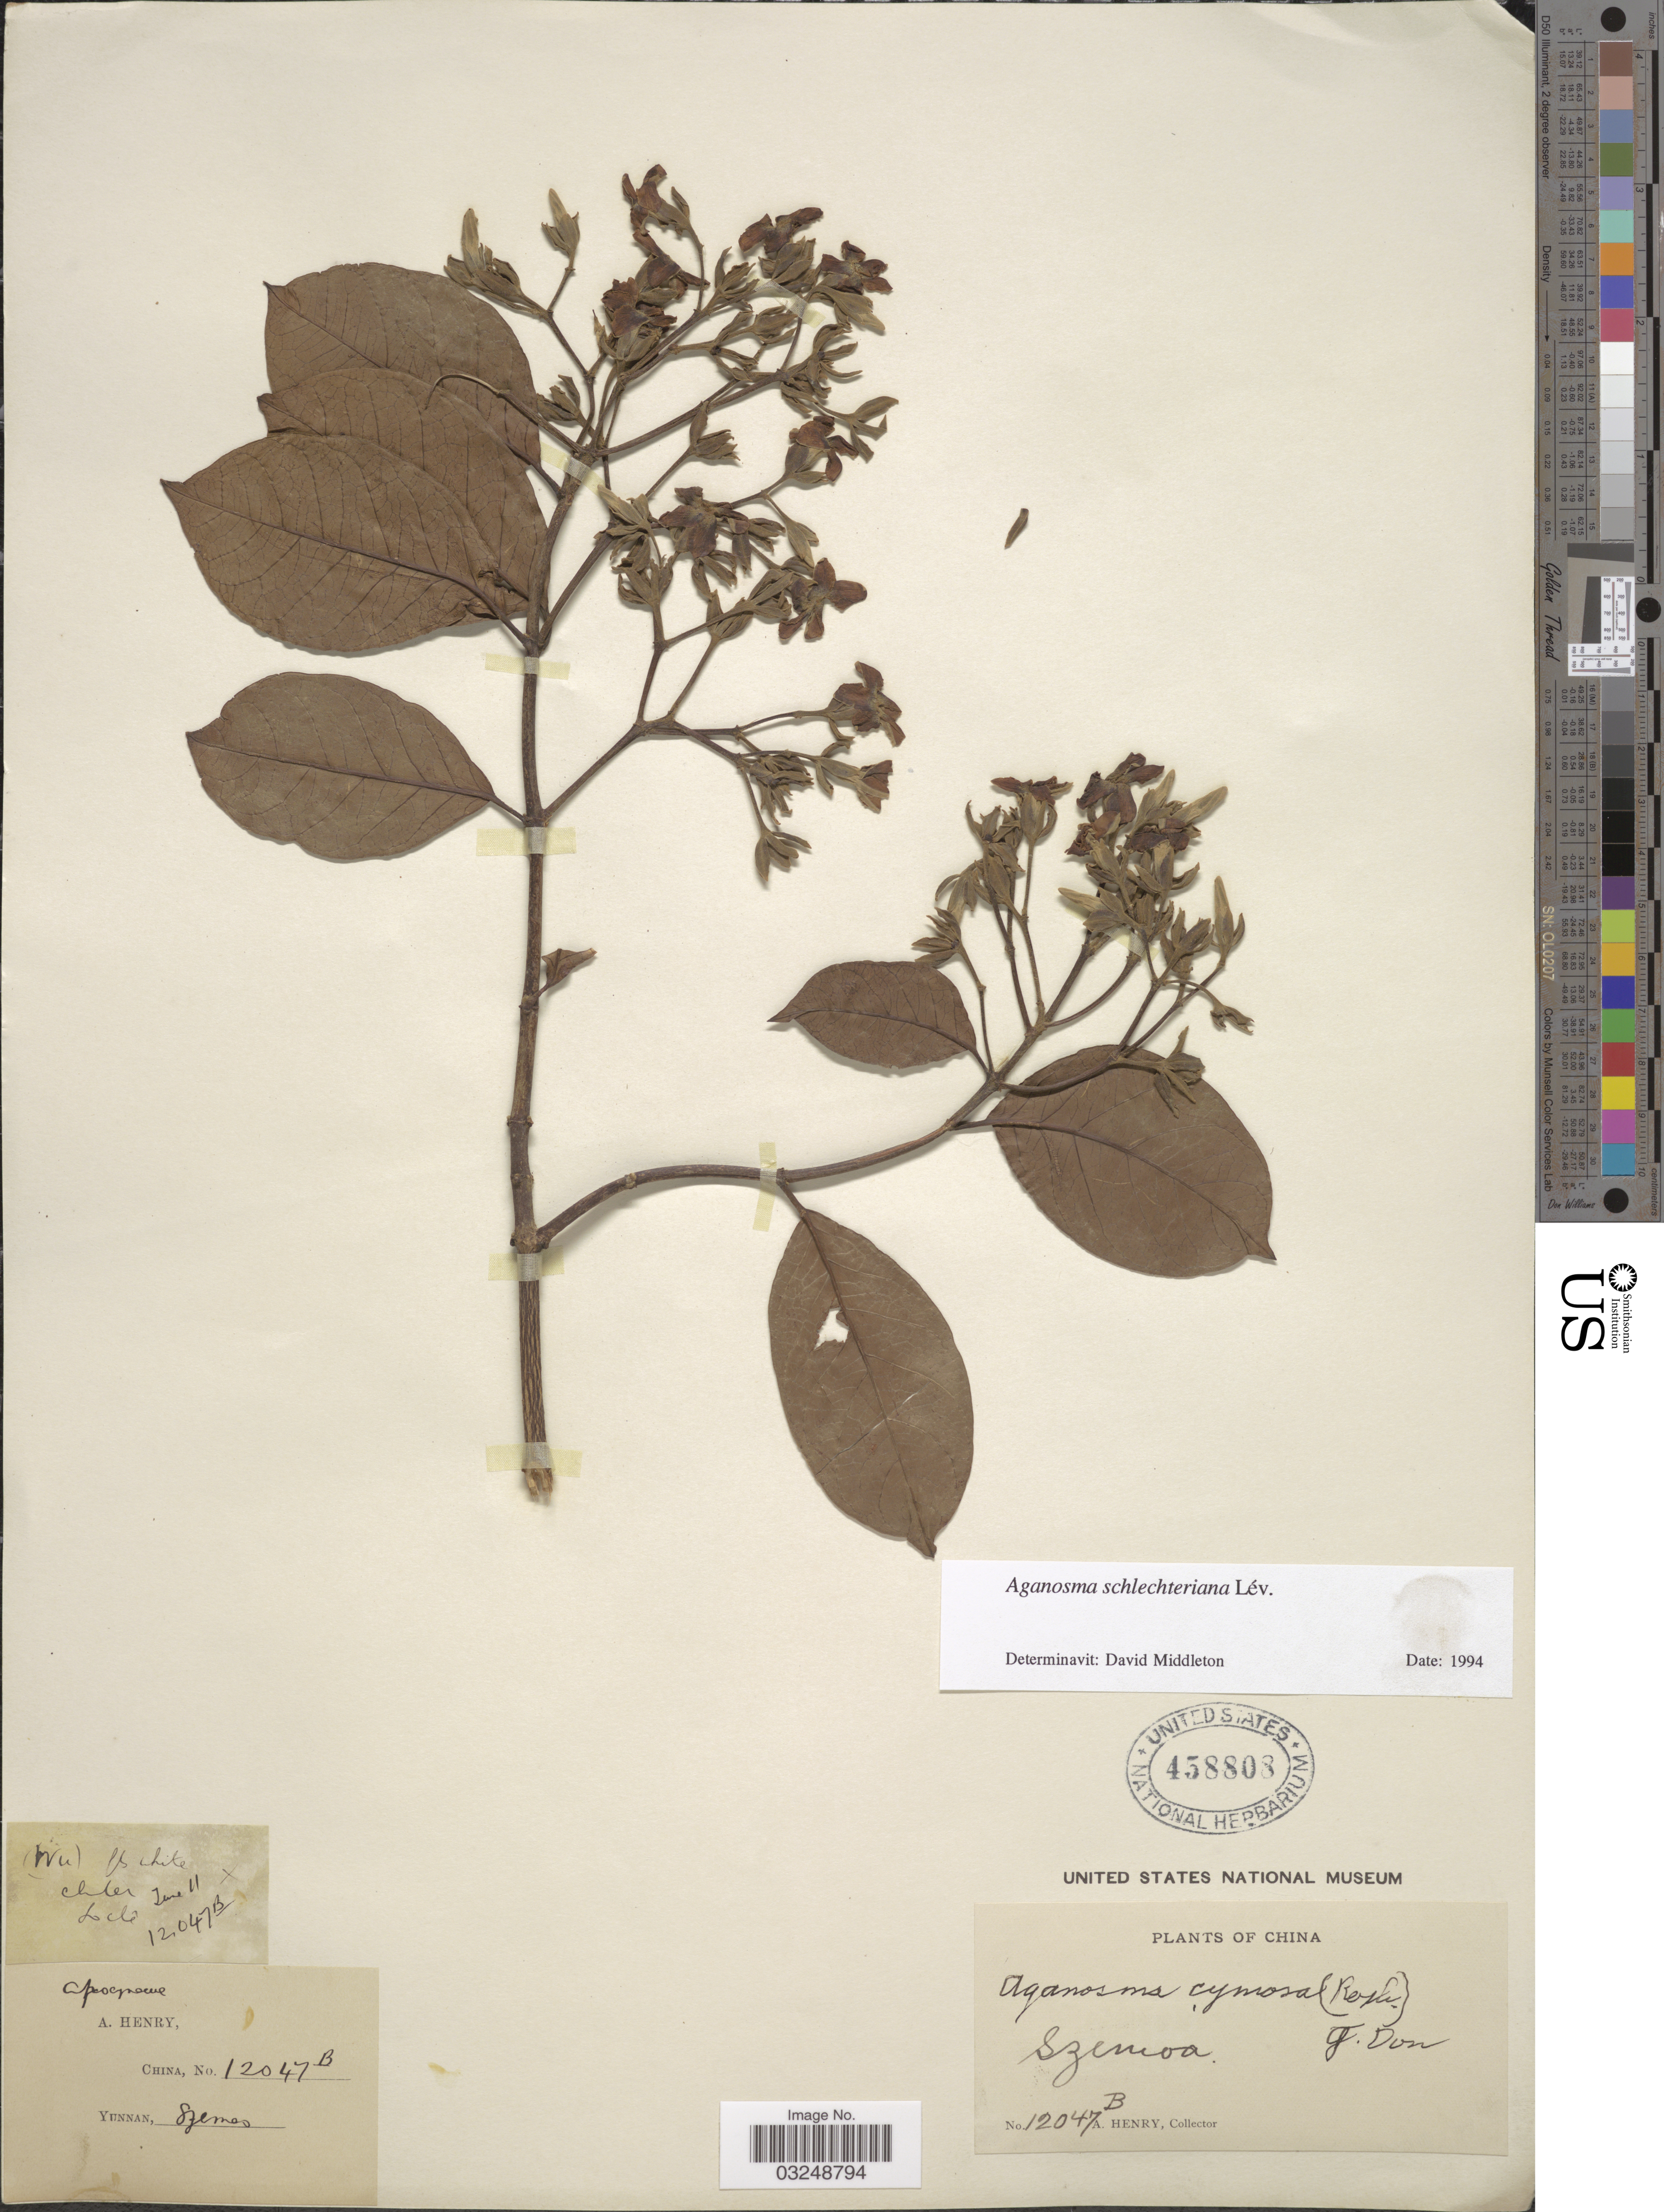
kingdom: Plantae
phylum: Tracheophyta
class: Magnoliopsida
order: Gentianales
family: Apocynaceae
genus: Aganosma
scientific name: Aganosma schlechteriana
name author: H. Lév.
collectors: A. Henry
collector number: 12047 B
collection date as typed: Transcribed d/m/y: /6/11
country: China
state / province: Yunnan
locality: Szemoa.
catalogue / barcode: US 458808